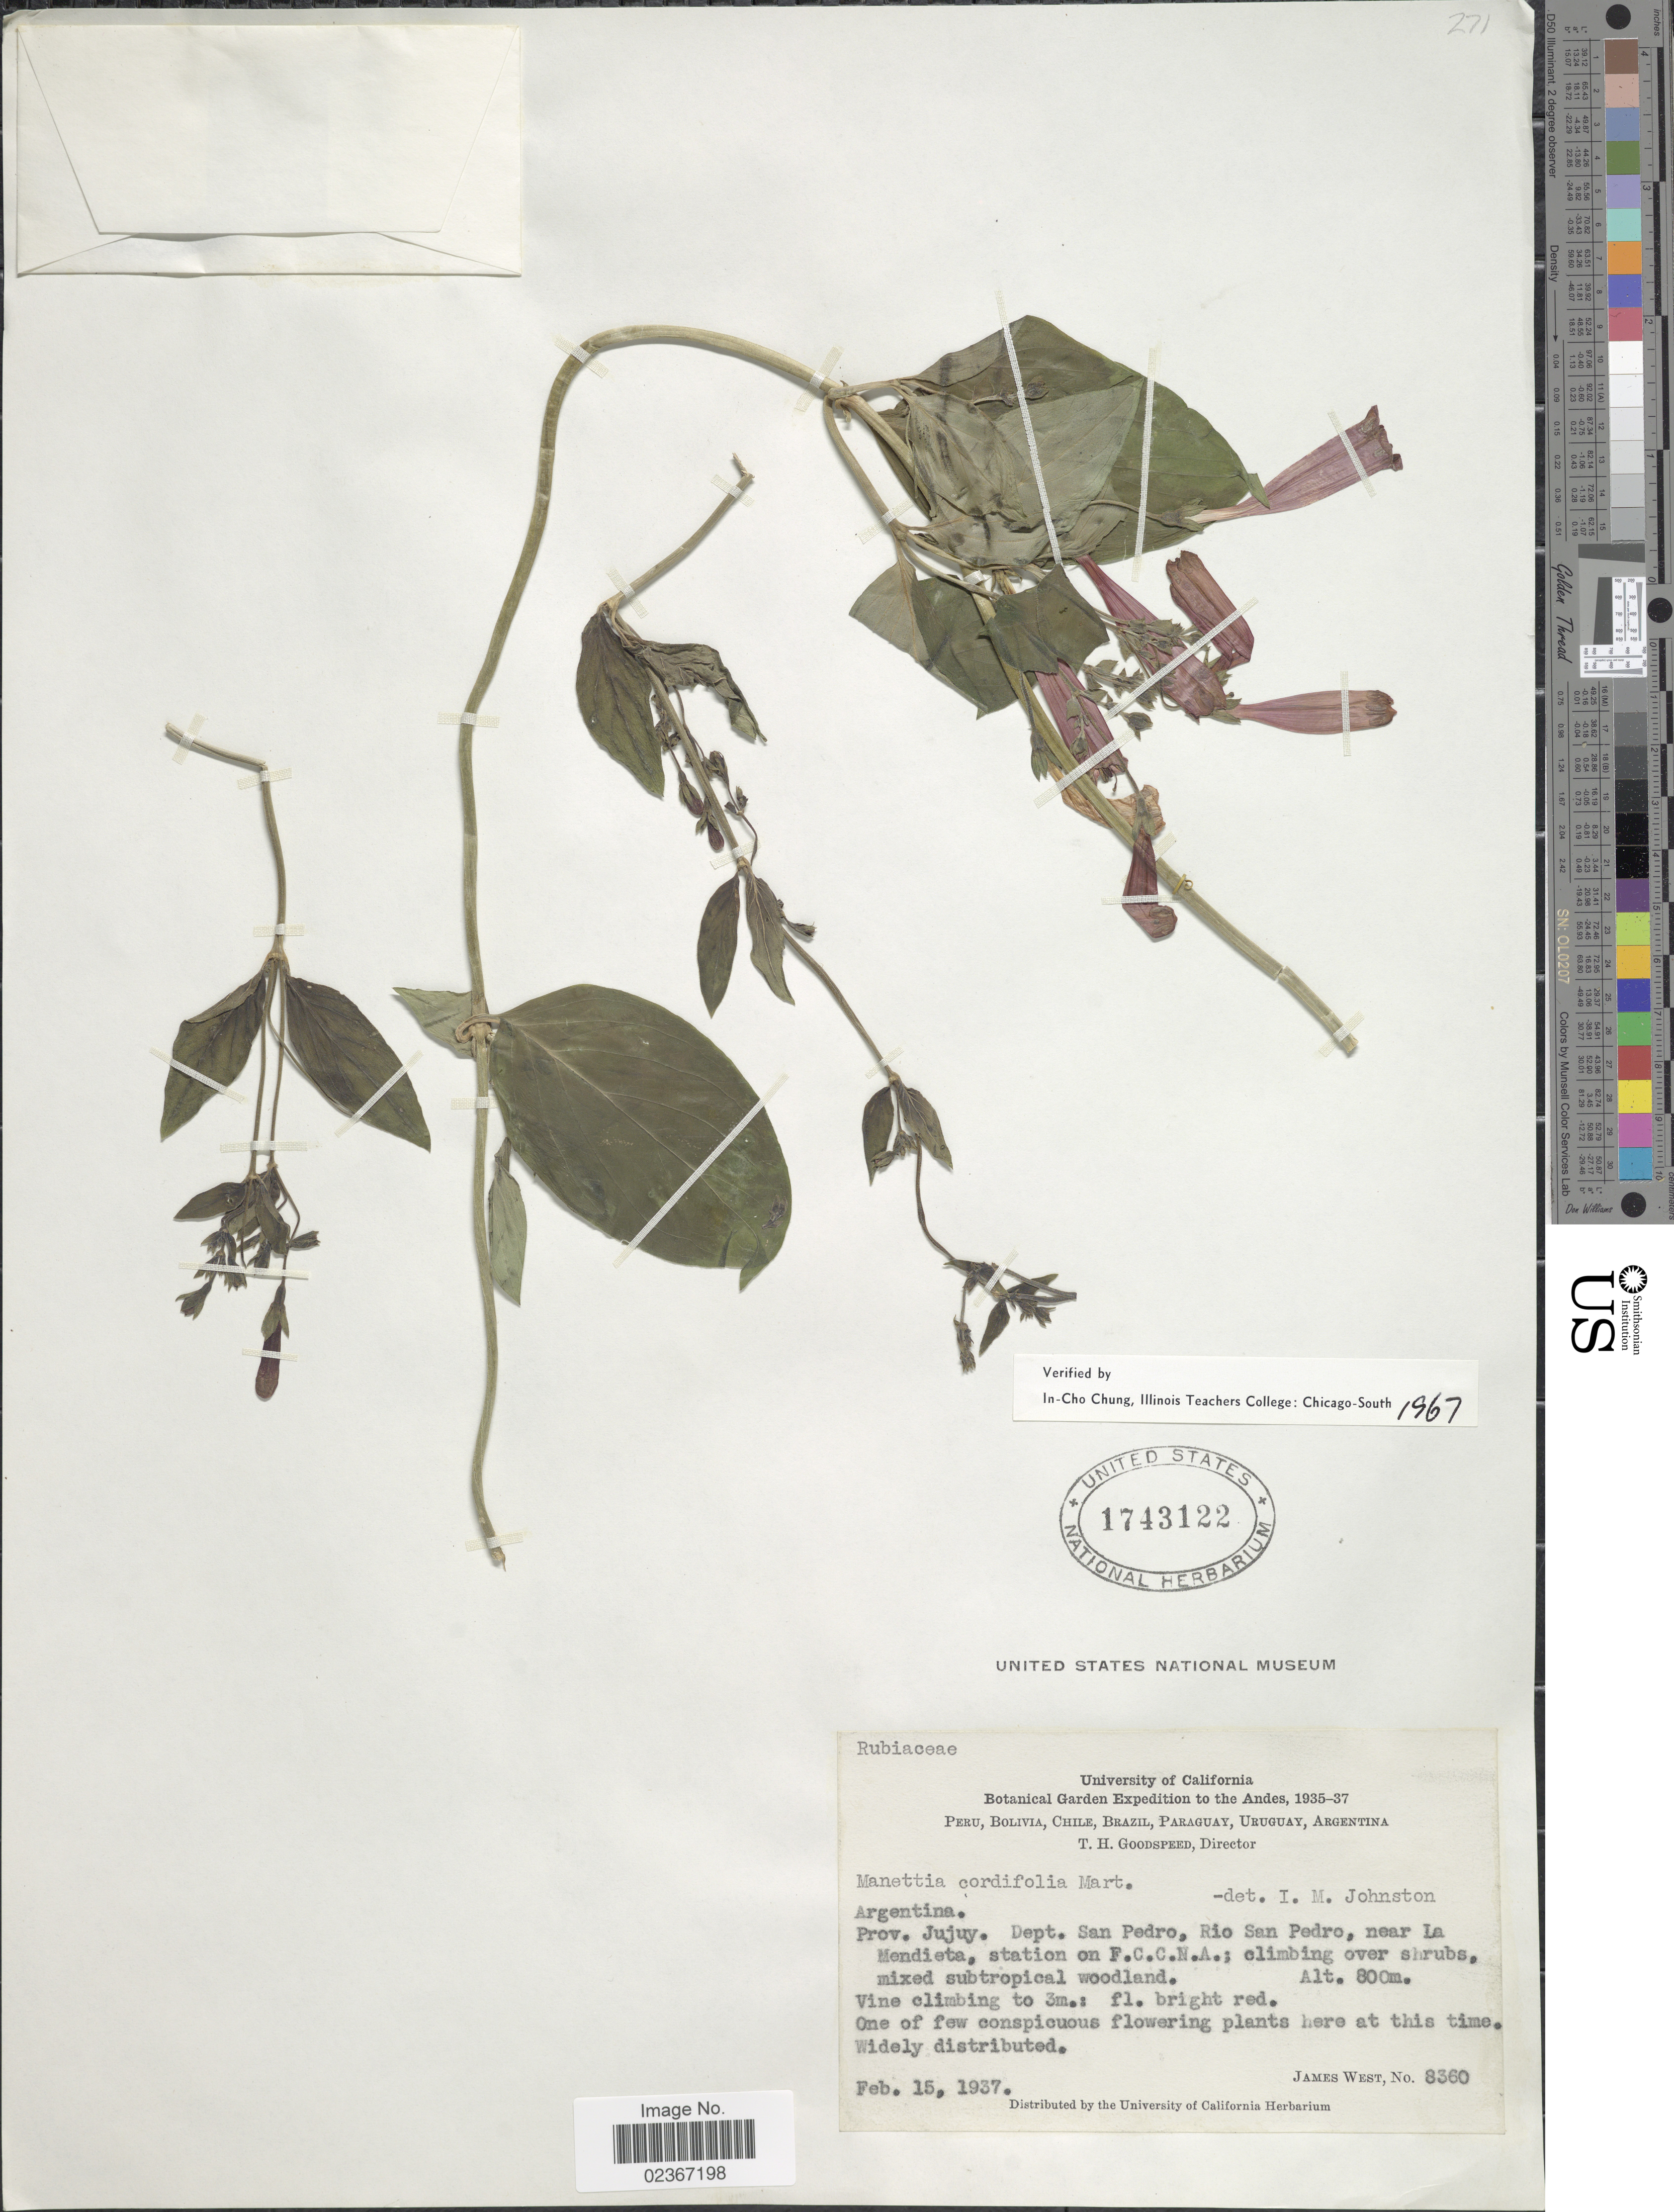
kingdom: Plantae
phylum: Tracheophyta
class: Magnoliopsida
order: Gentianales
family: Rubiaceae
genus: Manettia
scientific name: Manettia cordifolia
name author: Mart.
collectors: J. West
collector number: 8360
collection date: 1937-02-15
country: Argentina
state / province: Jujuy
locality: Prov. Jujuy. Dept. San Pedro, Rio San Pedro, near La Mendieta, station on F.C.C.N.A.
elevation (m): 800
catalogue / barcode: US 1743122